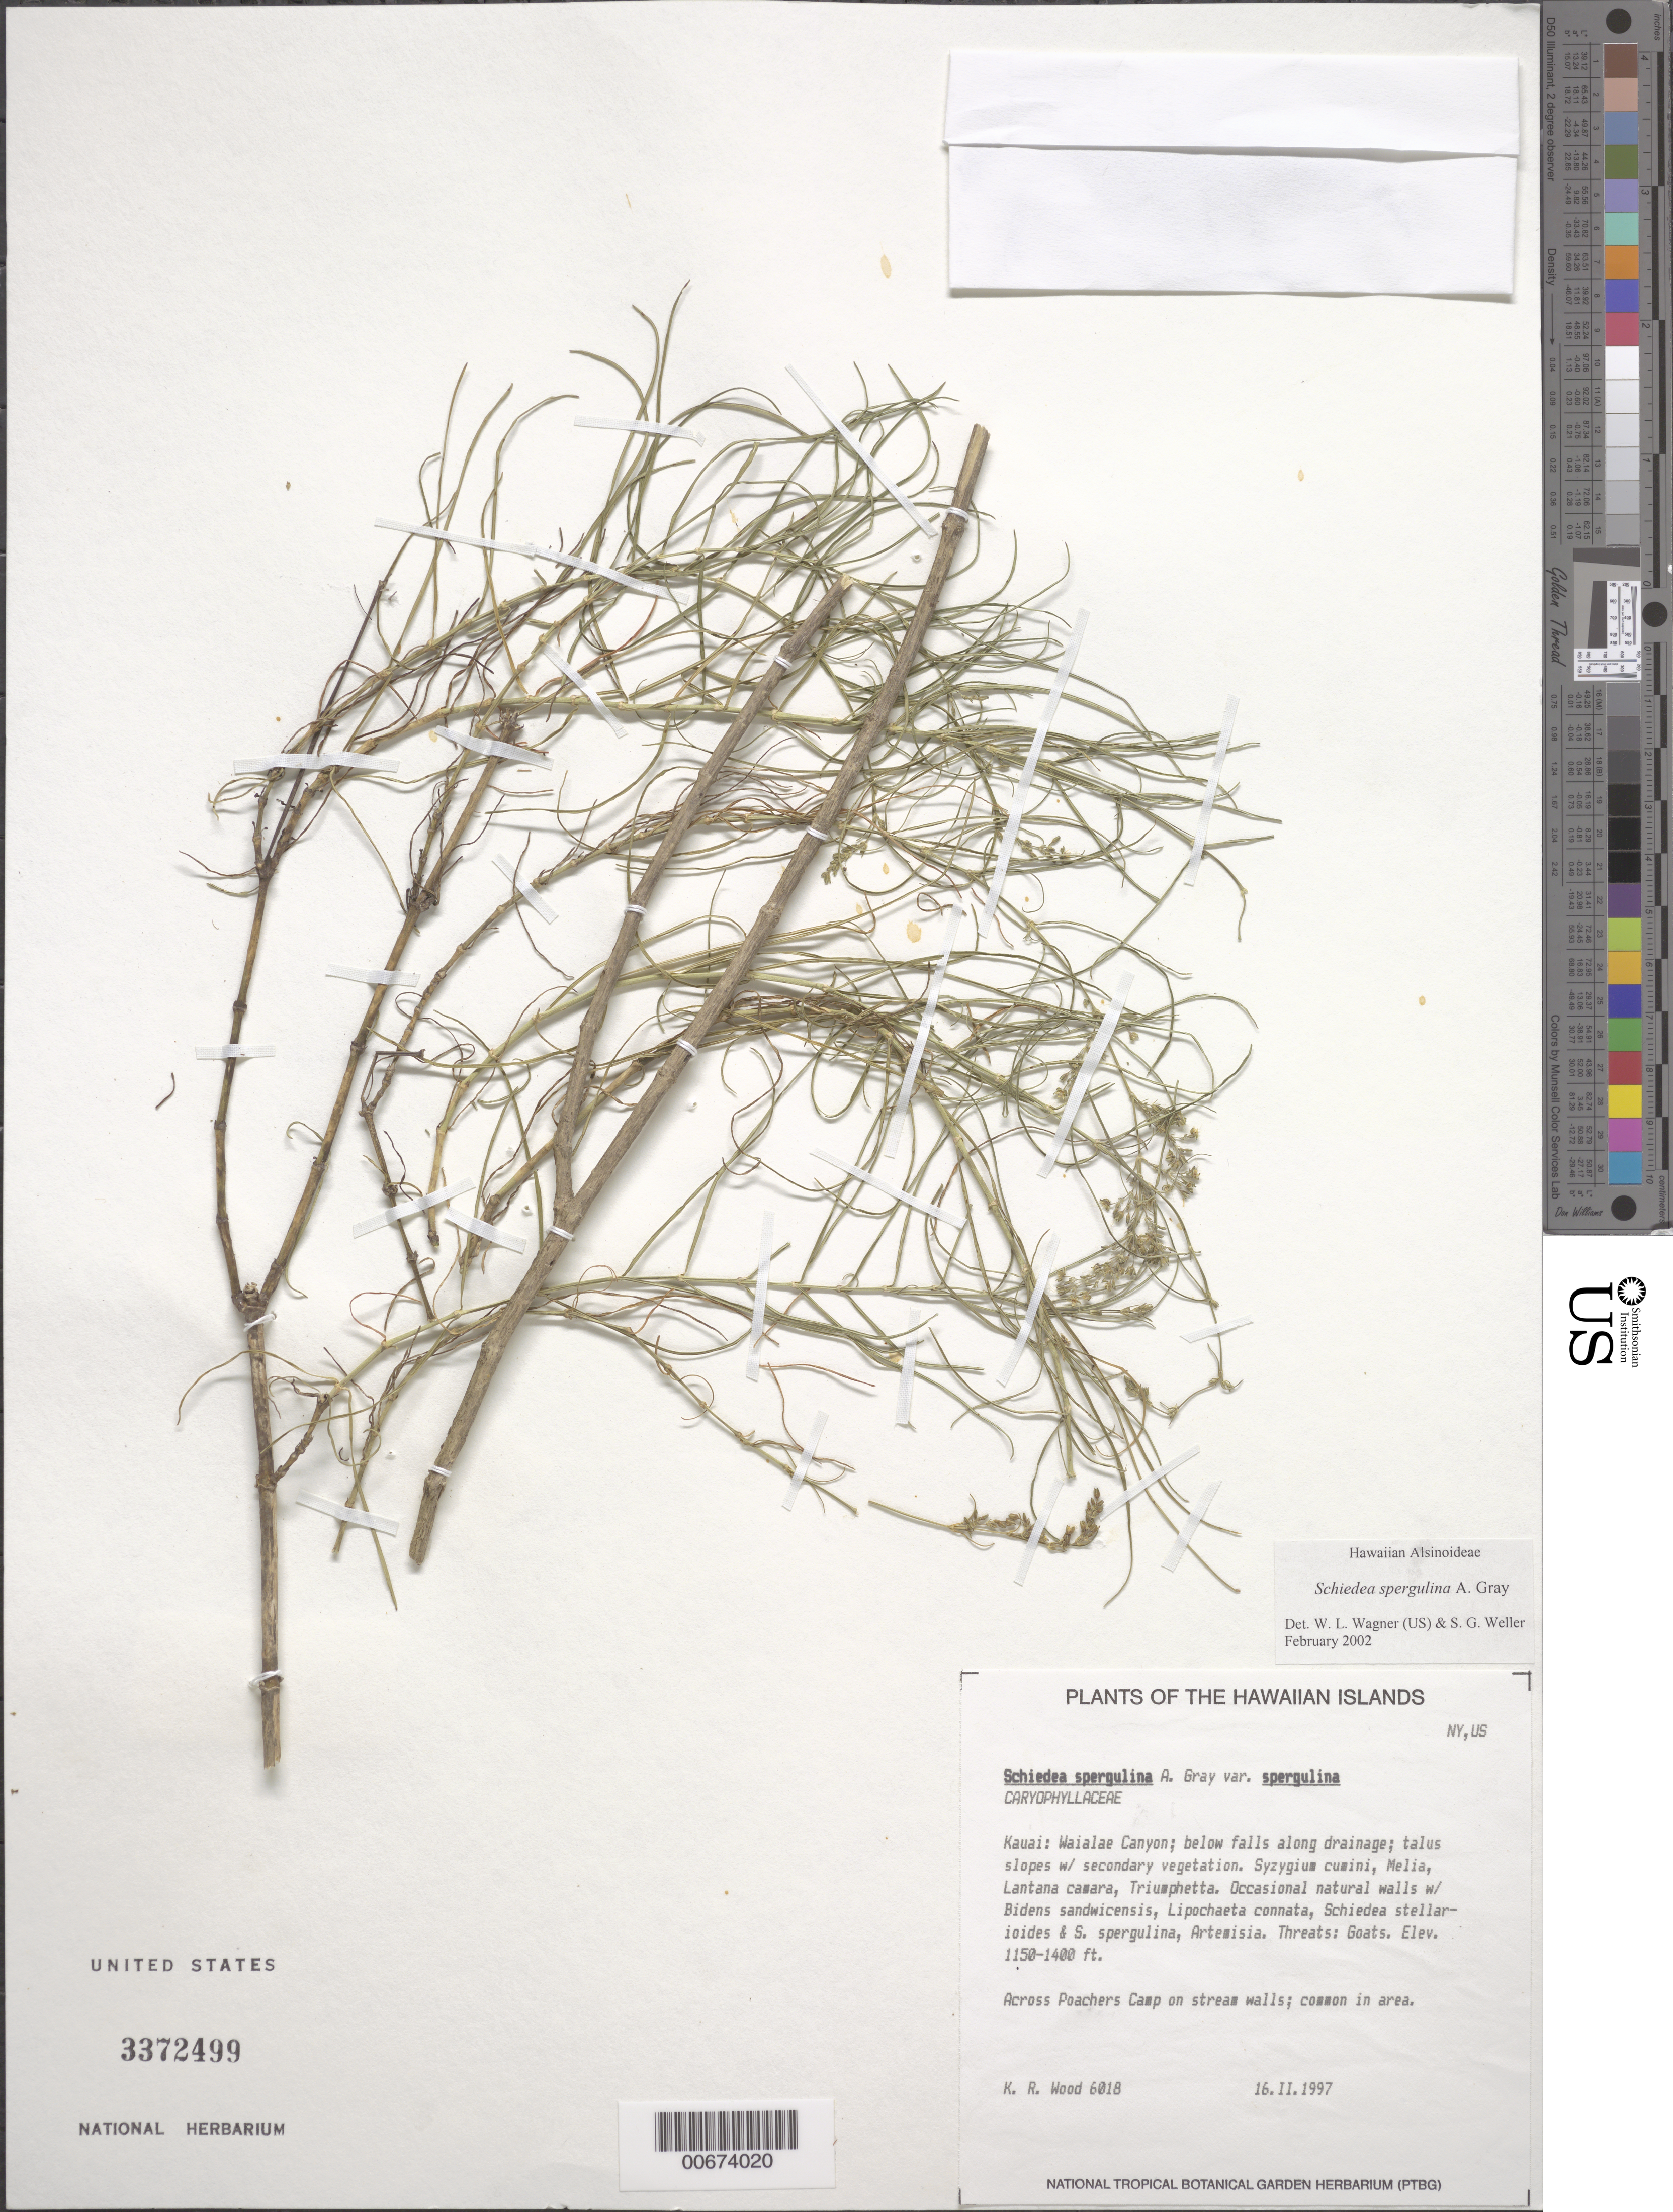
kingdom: Plantae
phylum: Tracheophyta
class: Magnoliopsida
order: Caryophyllales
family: Caryophyllaceae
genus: Schiedea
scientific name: Schiedea spergulina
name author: A. Gray in Wilkes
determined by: Wagner, W. L.; Weller, Stephen G.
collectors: K. R. Wood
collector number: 6018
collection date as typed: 16 Feb 1997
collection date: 1997-02-16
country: United States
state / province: Hawaii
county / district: Kauai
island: Kaua'i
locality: Waialae Canyon, below falls along drainage, across Poachers Camp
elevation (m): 351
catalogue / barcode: US 3372499